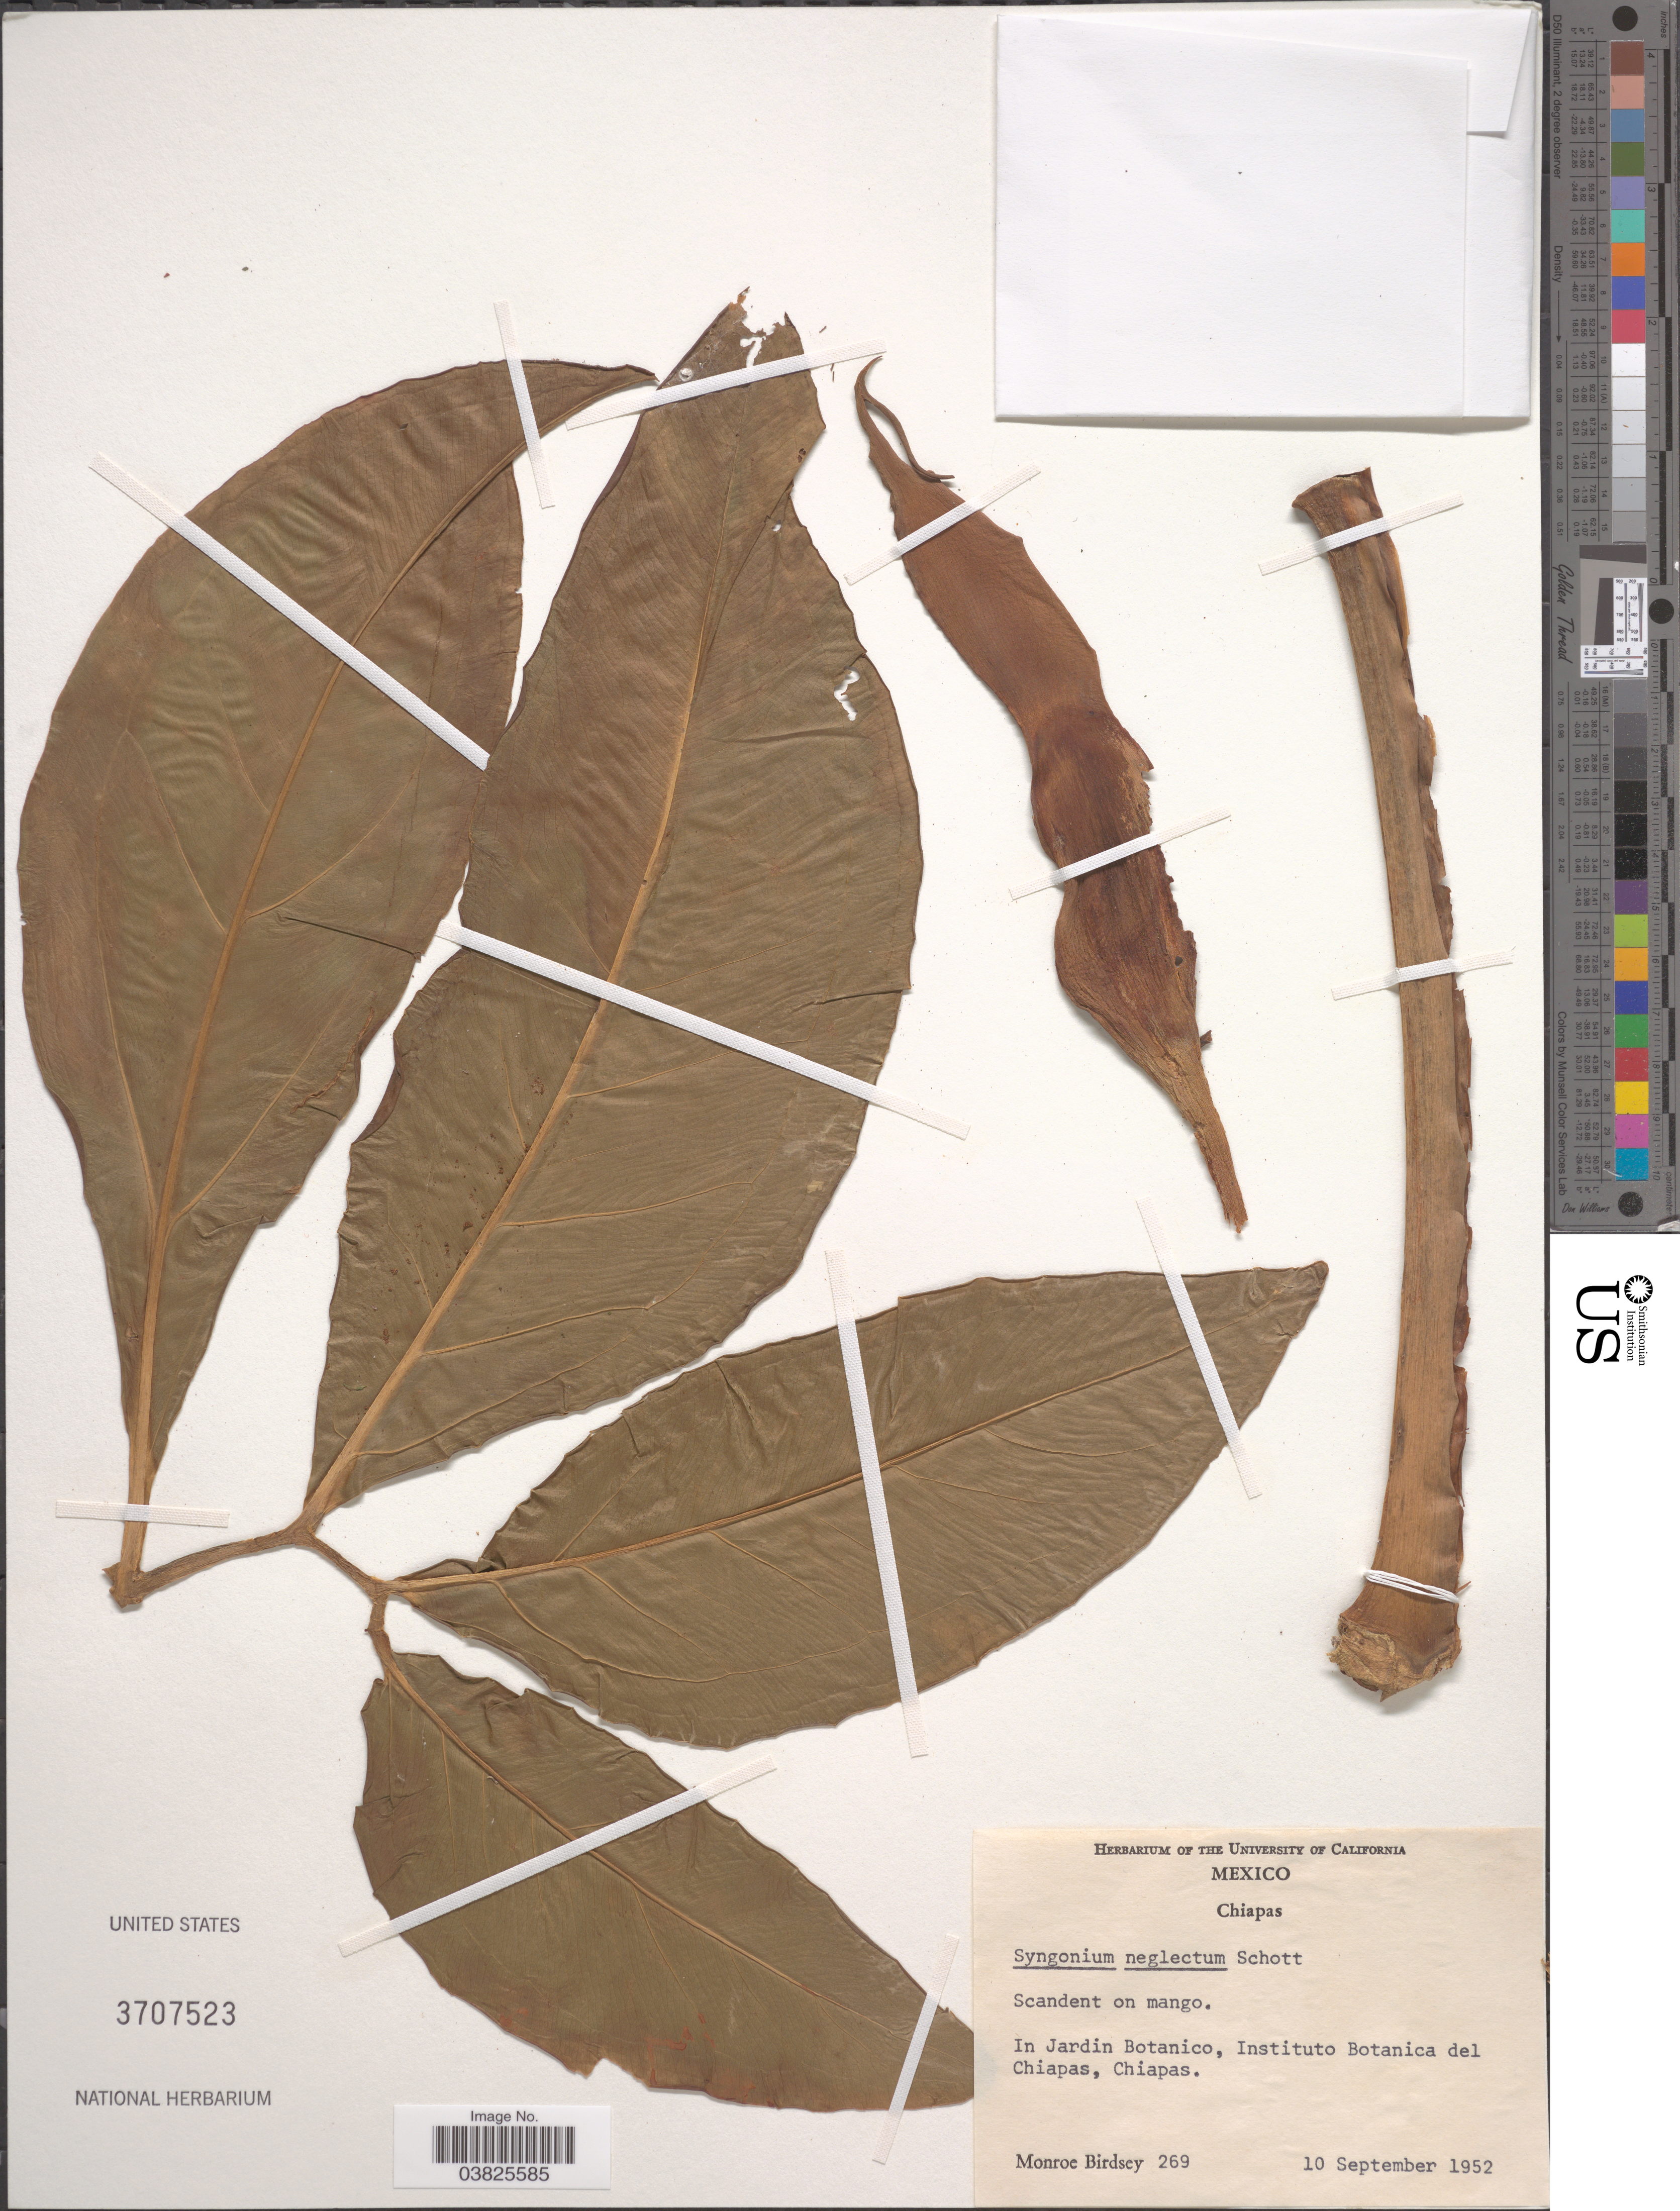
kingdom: Plantae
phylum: Tracheophyta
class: Liliopsida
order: Alismatales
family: Araceae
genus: Syngonium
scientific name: Syngonium neglectum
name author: Schott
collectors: M. Birdsey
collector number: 269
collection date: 1952-09-10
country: Mexico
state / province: Chiapas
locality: In Jardin Botanico, Instituto Botanica del Chiapas.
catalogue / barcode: US 3707523